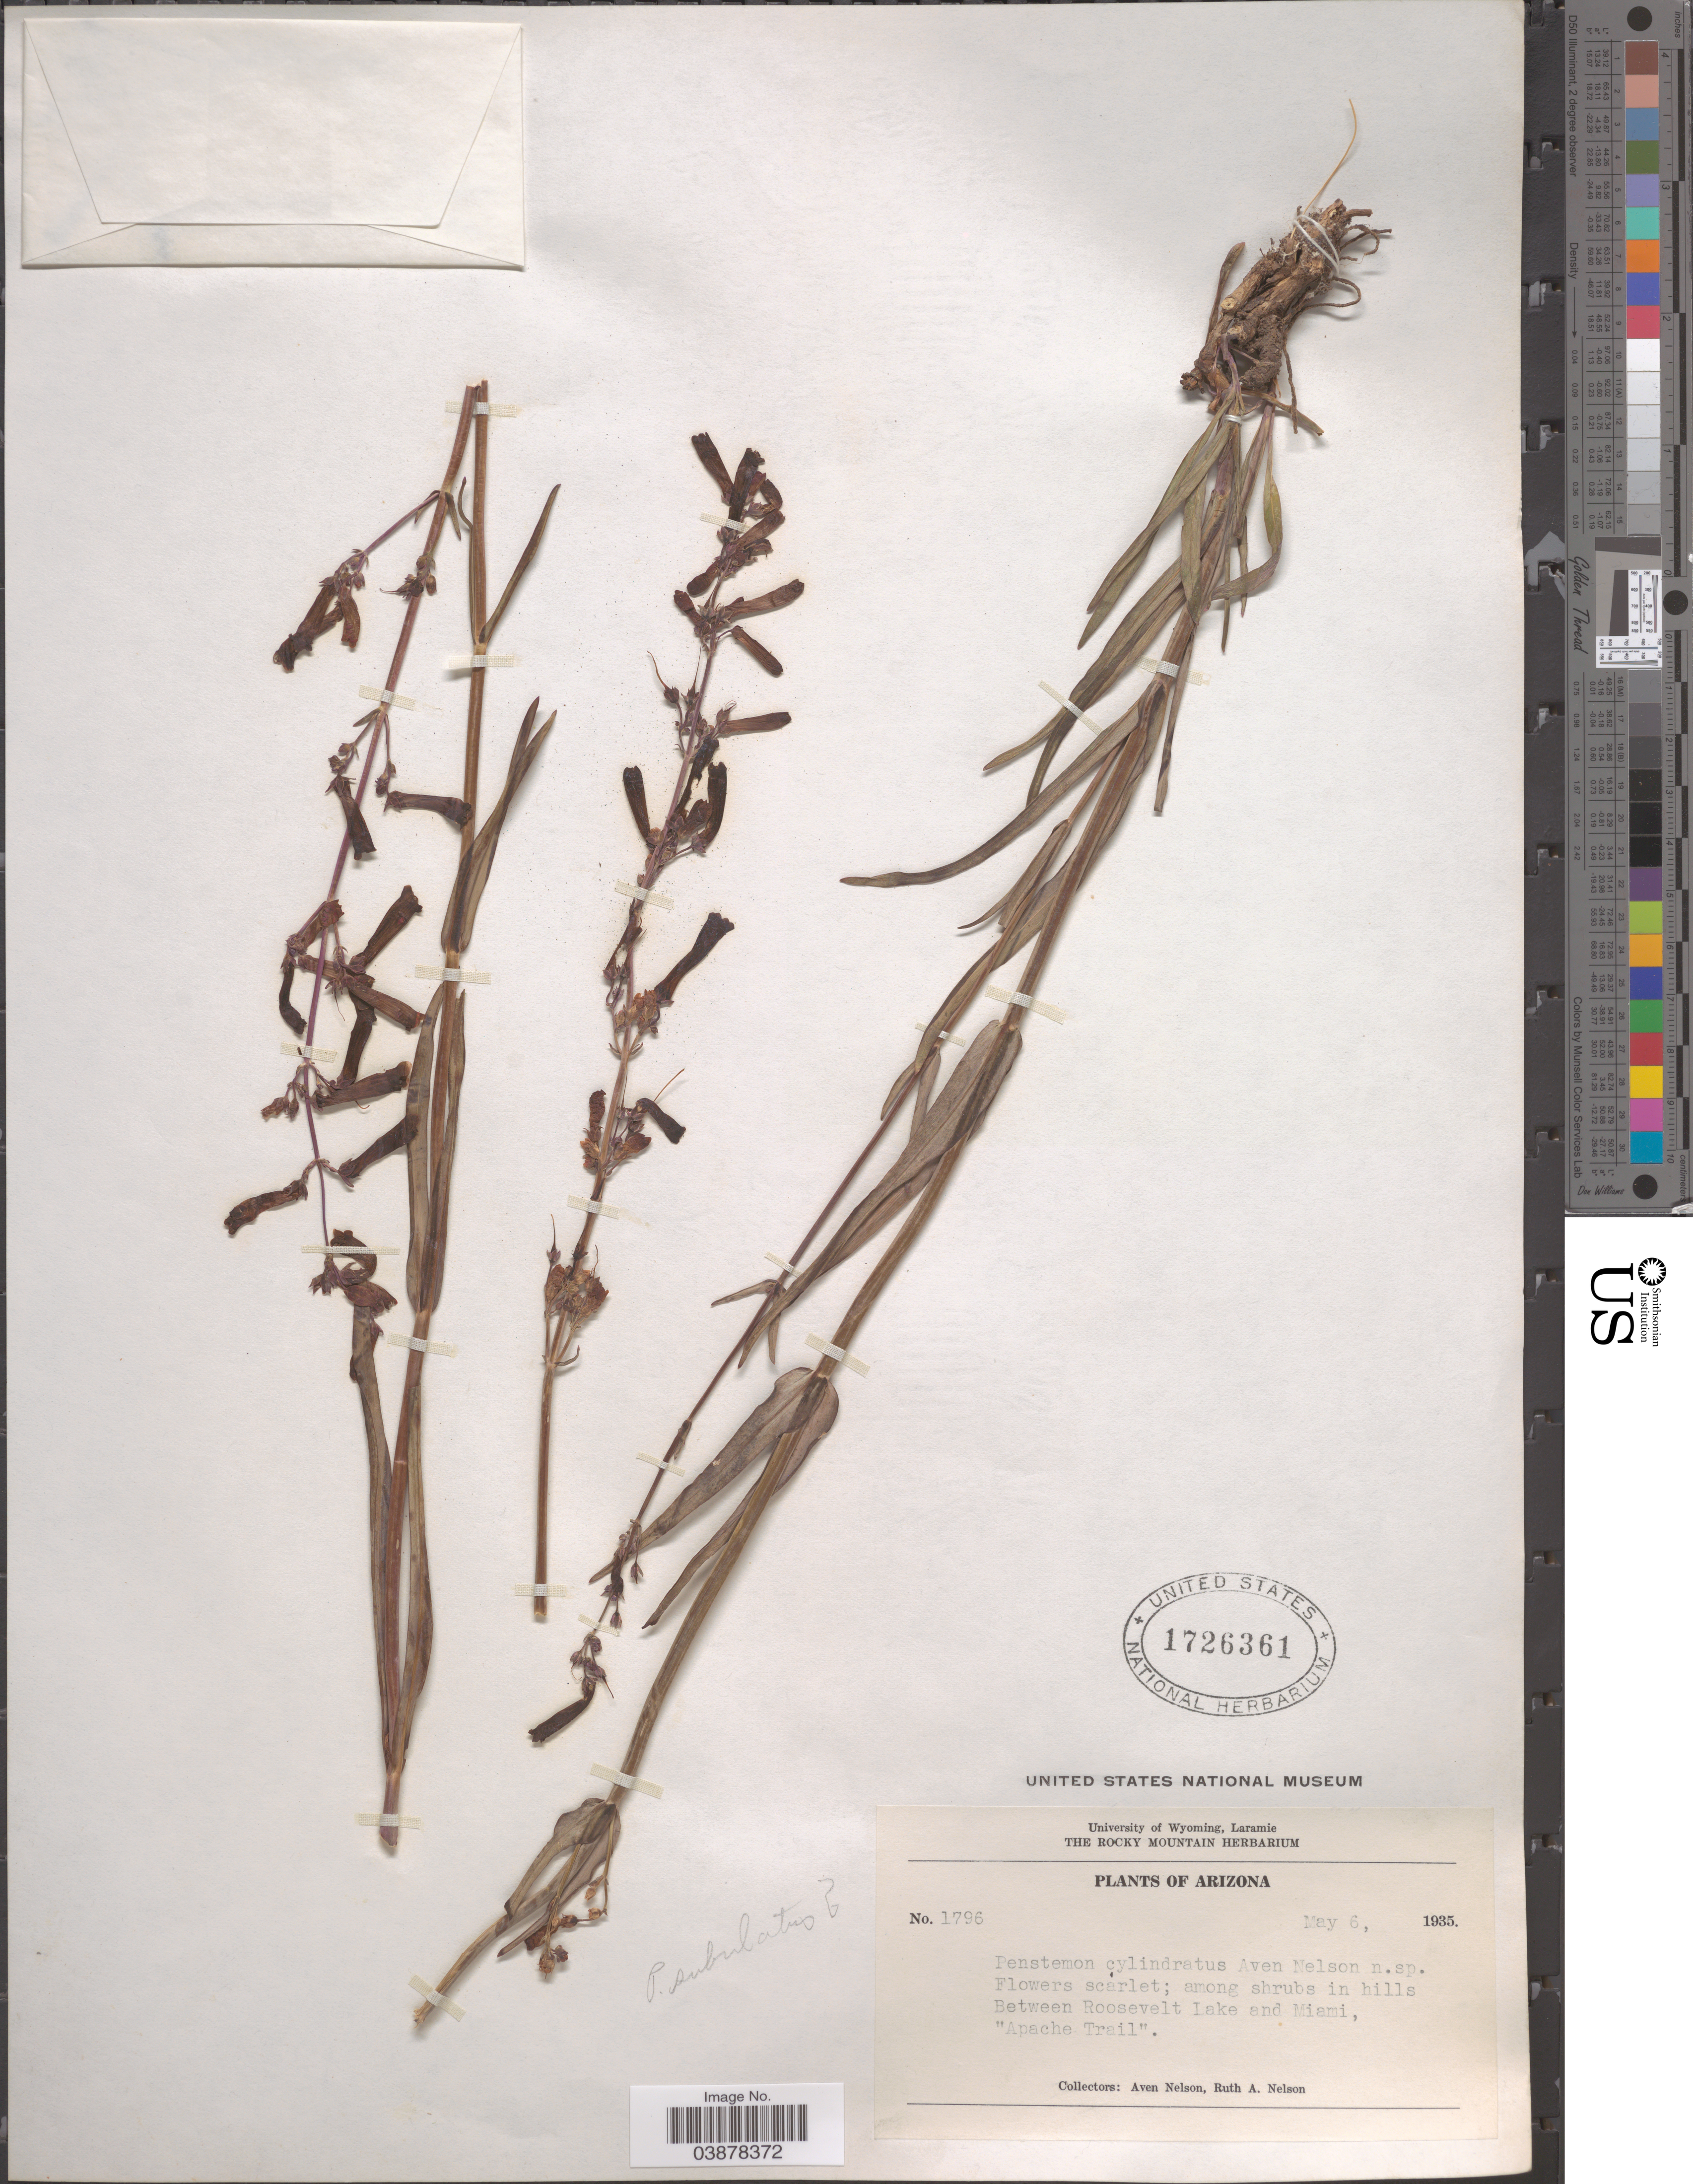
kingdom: Plantae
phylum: Tracheophyta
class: Magnoliopsida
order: Lamiales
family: Plantaginaceae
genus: Penstemon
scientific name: Penstemon subulatus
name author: M.E. Jones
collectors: A. Nelson & R. A. Nelson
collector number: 1796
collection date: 1935-05-06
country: United States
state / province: Arizona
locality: Between Roosevelt Lake and Miami, "Apache Trail".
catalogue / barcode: US 1726361